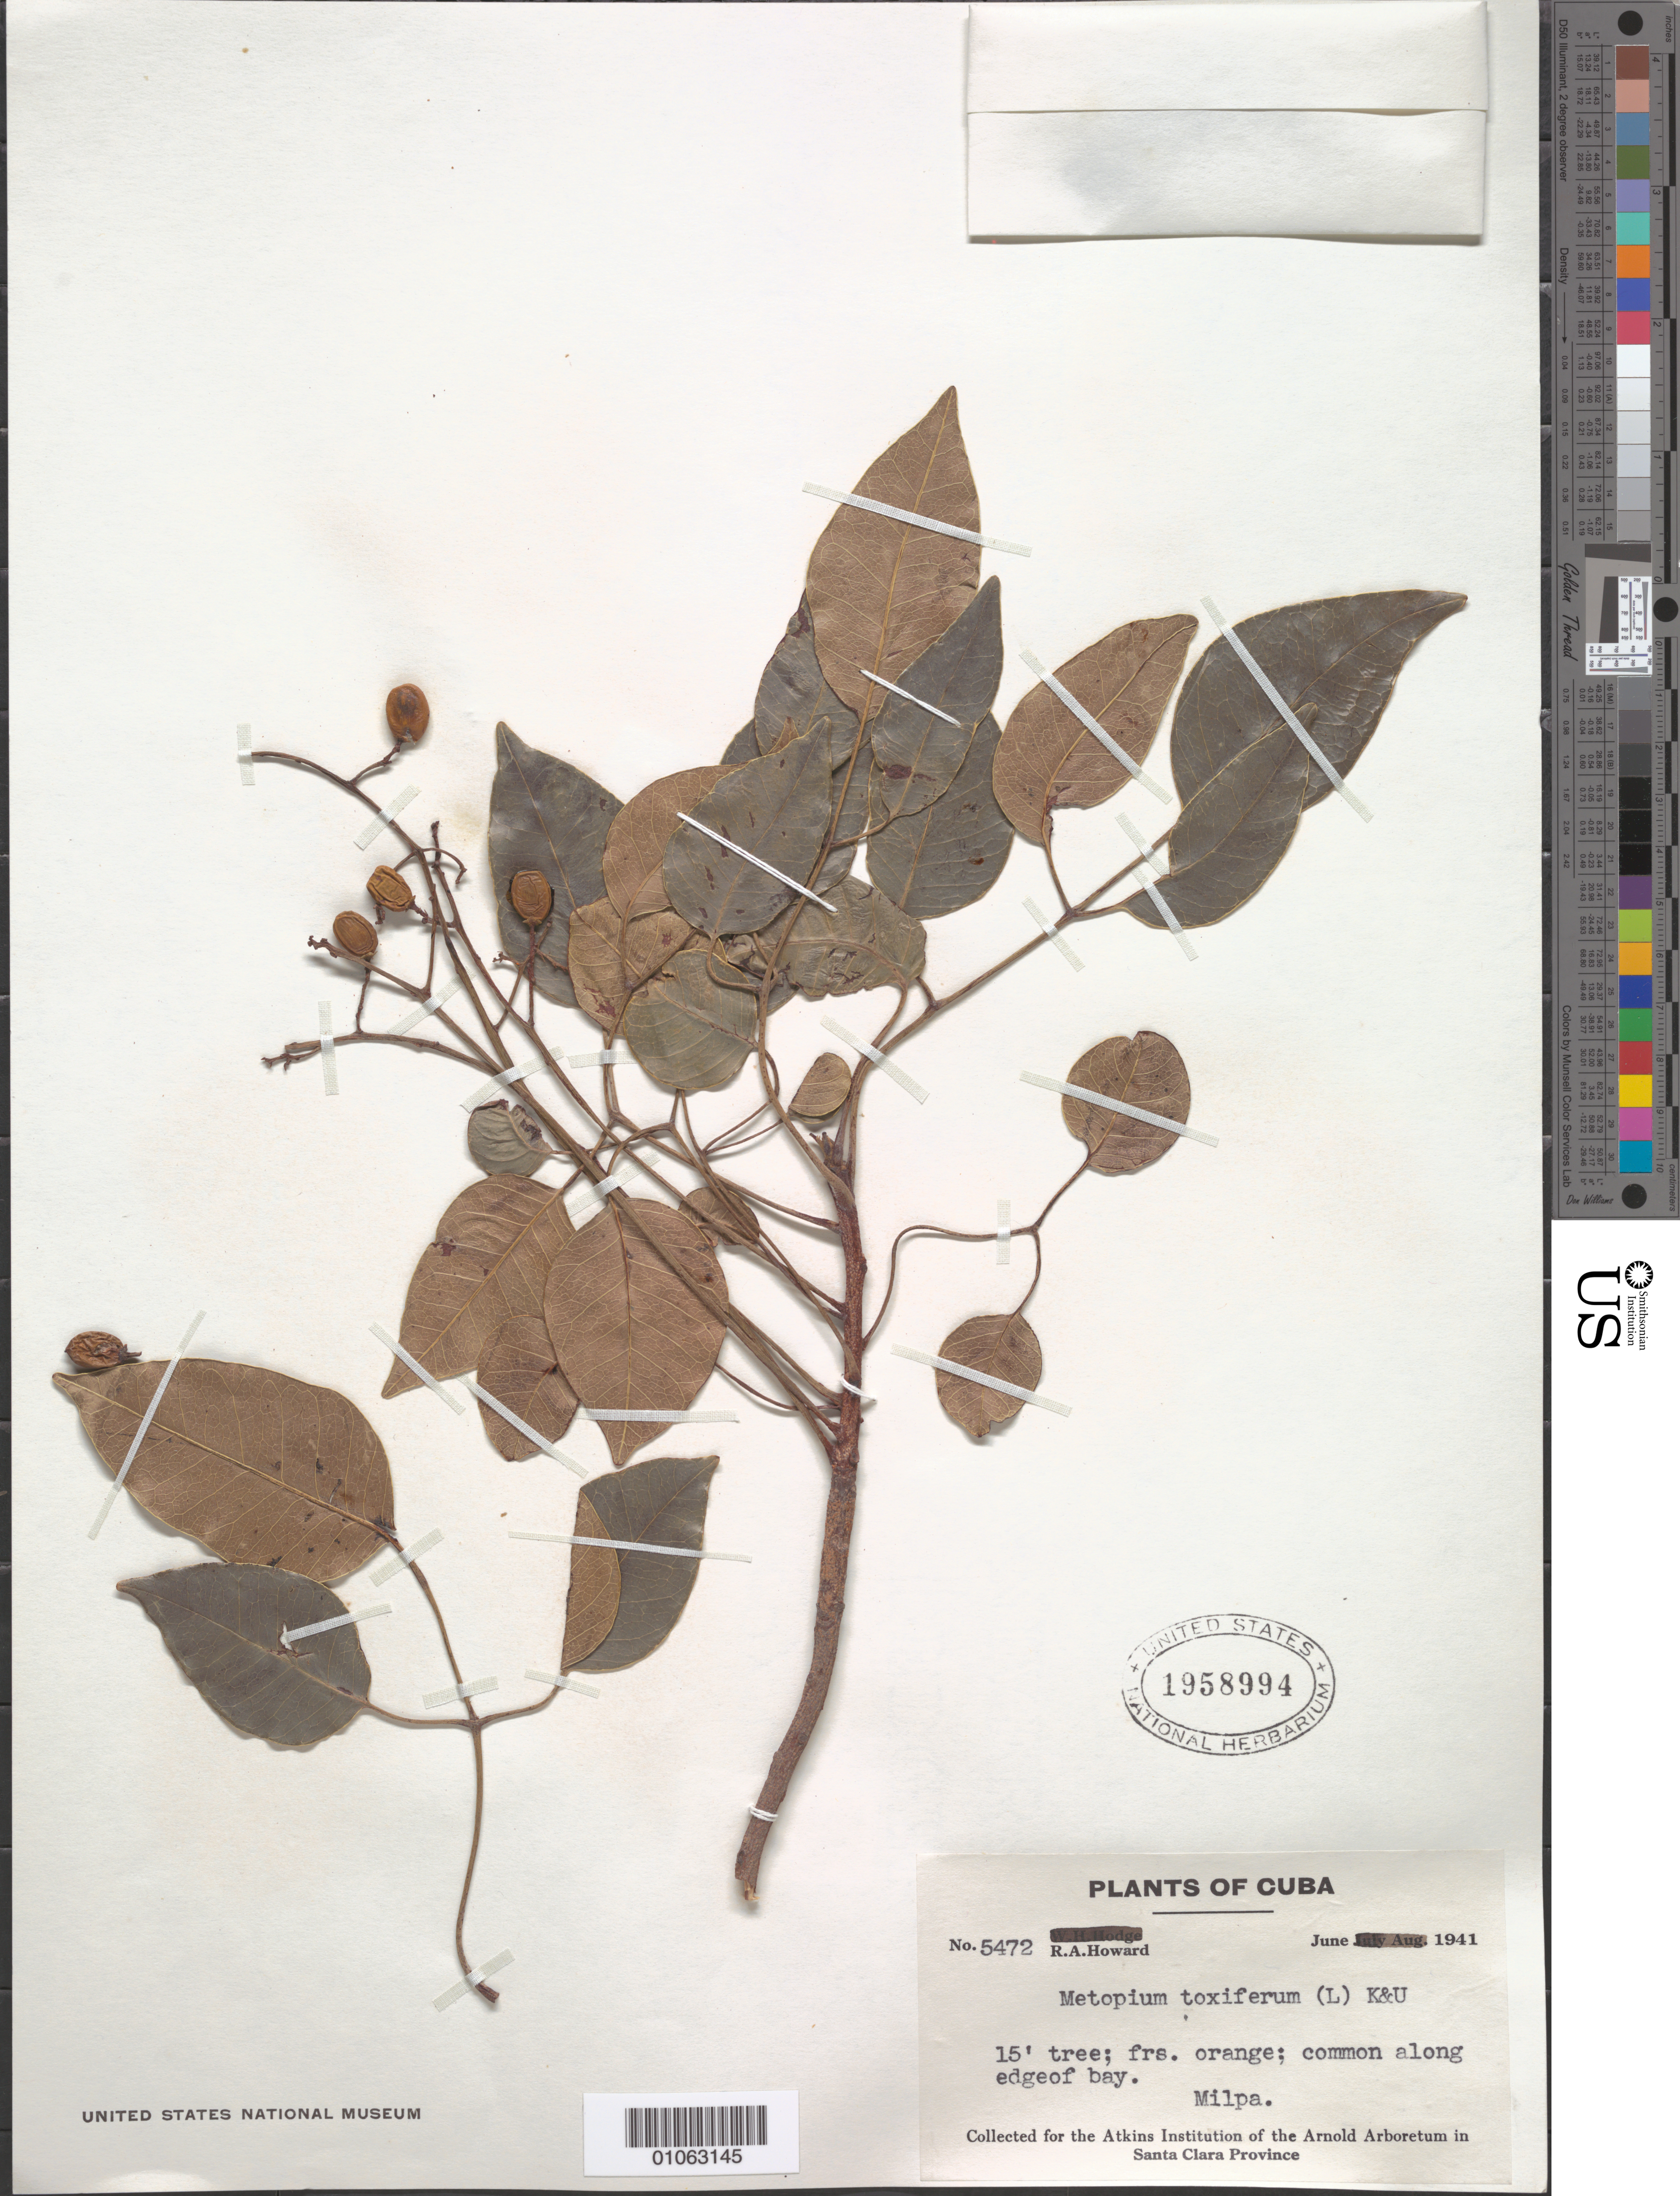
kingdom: Plantae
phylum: Tracheophyta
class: Magnoliopsida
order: Sapindales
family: Anacardiaceae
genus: Metopium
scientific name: Metopium toxiferum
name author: (L.) Krug & Urb.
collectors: R. A. Howard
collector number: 5472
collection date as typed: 01 Jun 1941 to 30 Jun 1941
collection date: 1941-06-01/1941-06-30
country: Cuba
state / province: Cienfuegos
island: Cuba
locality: Milpa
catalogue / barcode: US 1958994